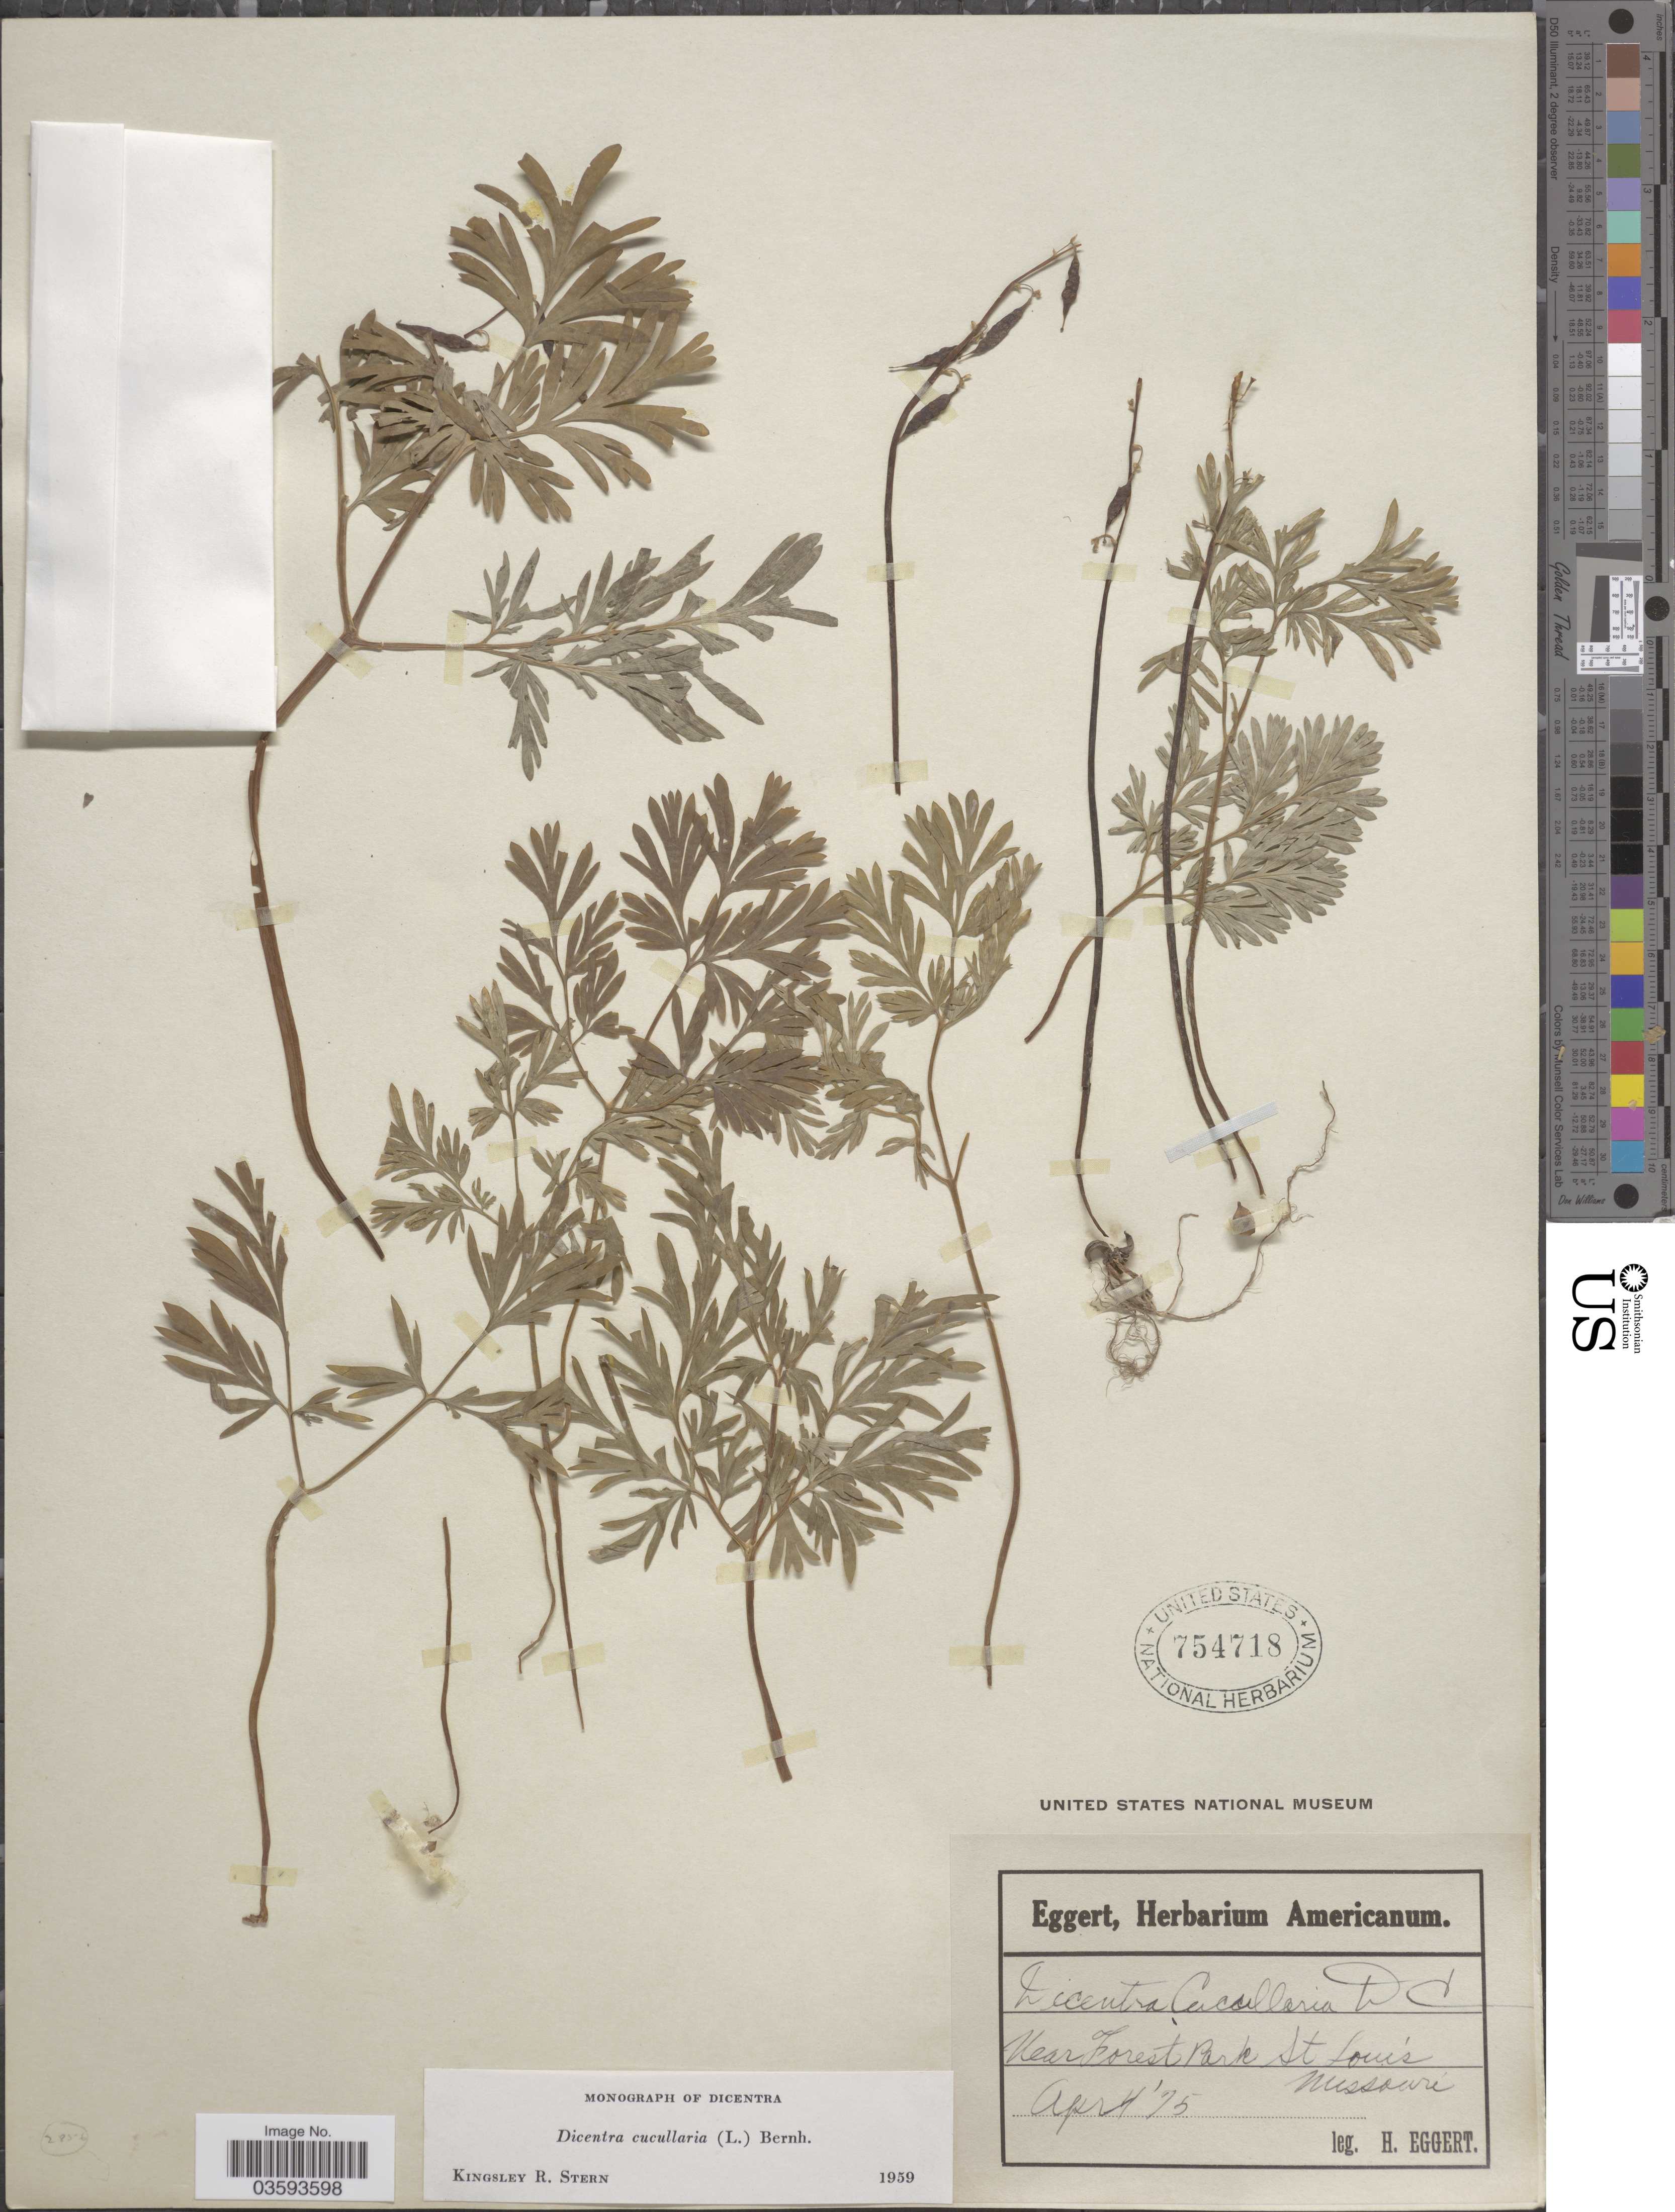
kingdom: Plantae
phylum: Tracheophyta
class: Magnoliopsida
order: Ranunculales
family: Papaveraceae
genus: Dicentra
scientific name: Dicentra cucullaria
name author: (L.) Bernh.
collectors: H. Eggert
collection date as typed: Transcribed d/m/y: 4/4/75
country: United States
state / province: Missouri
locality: Near Forest Park St Louis.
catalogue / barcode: US 754718